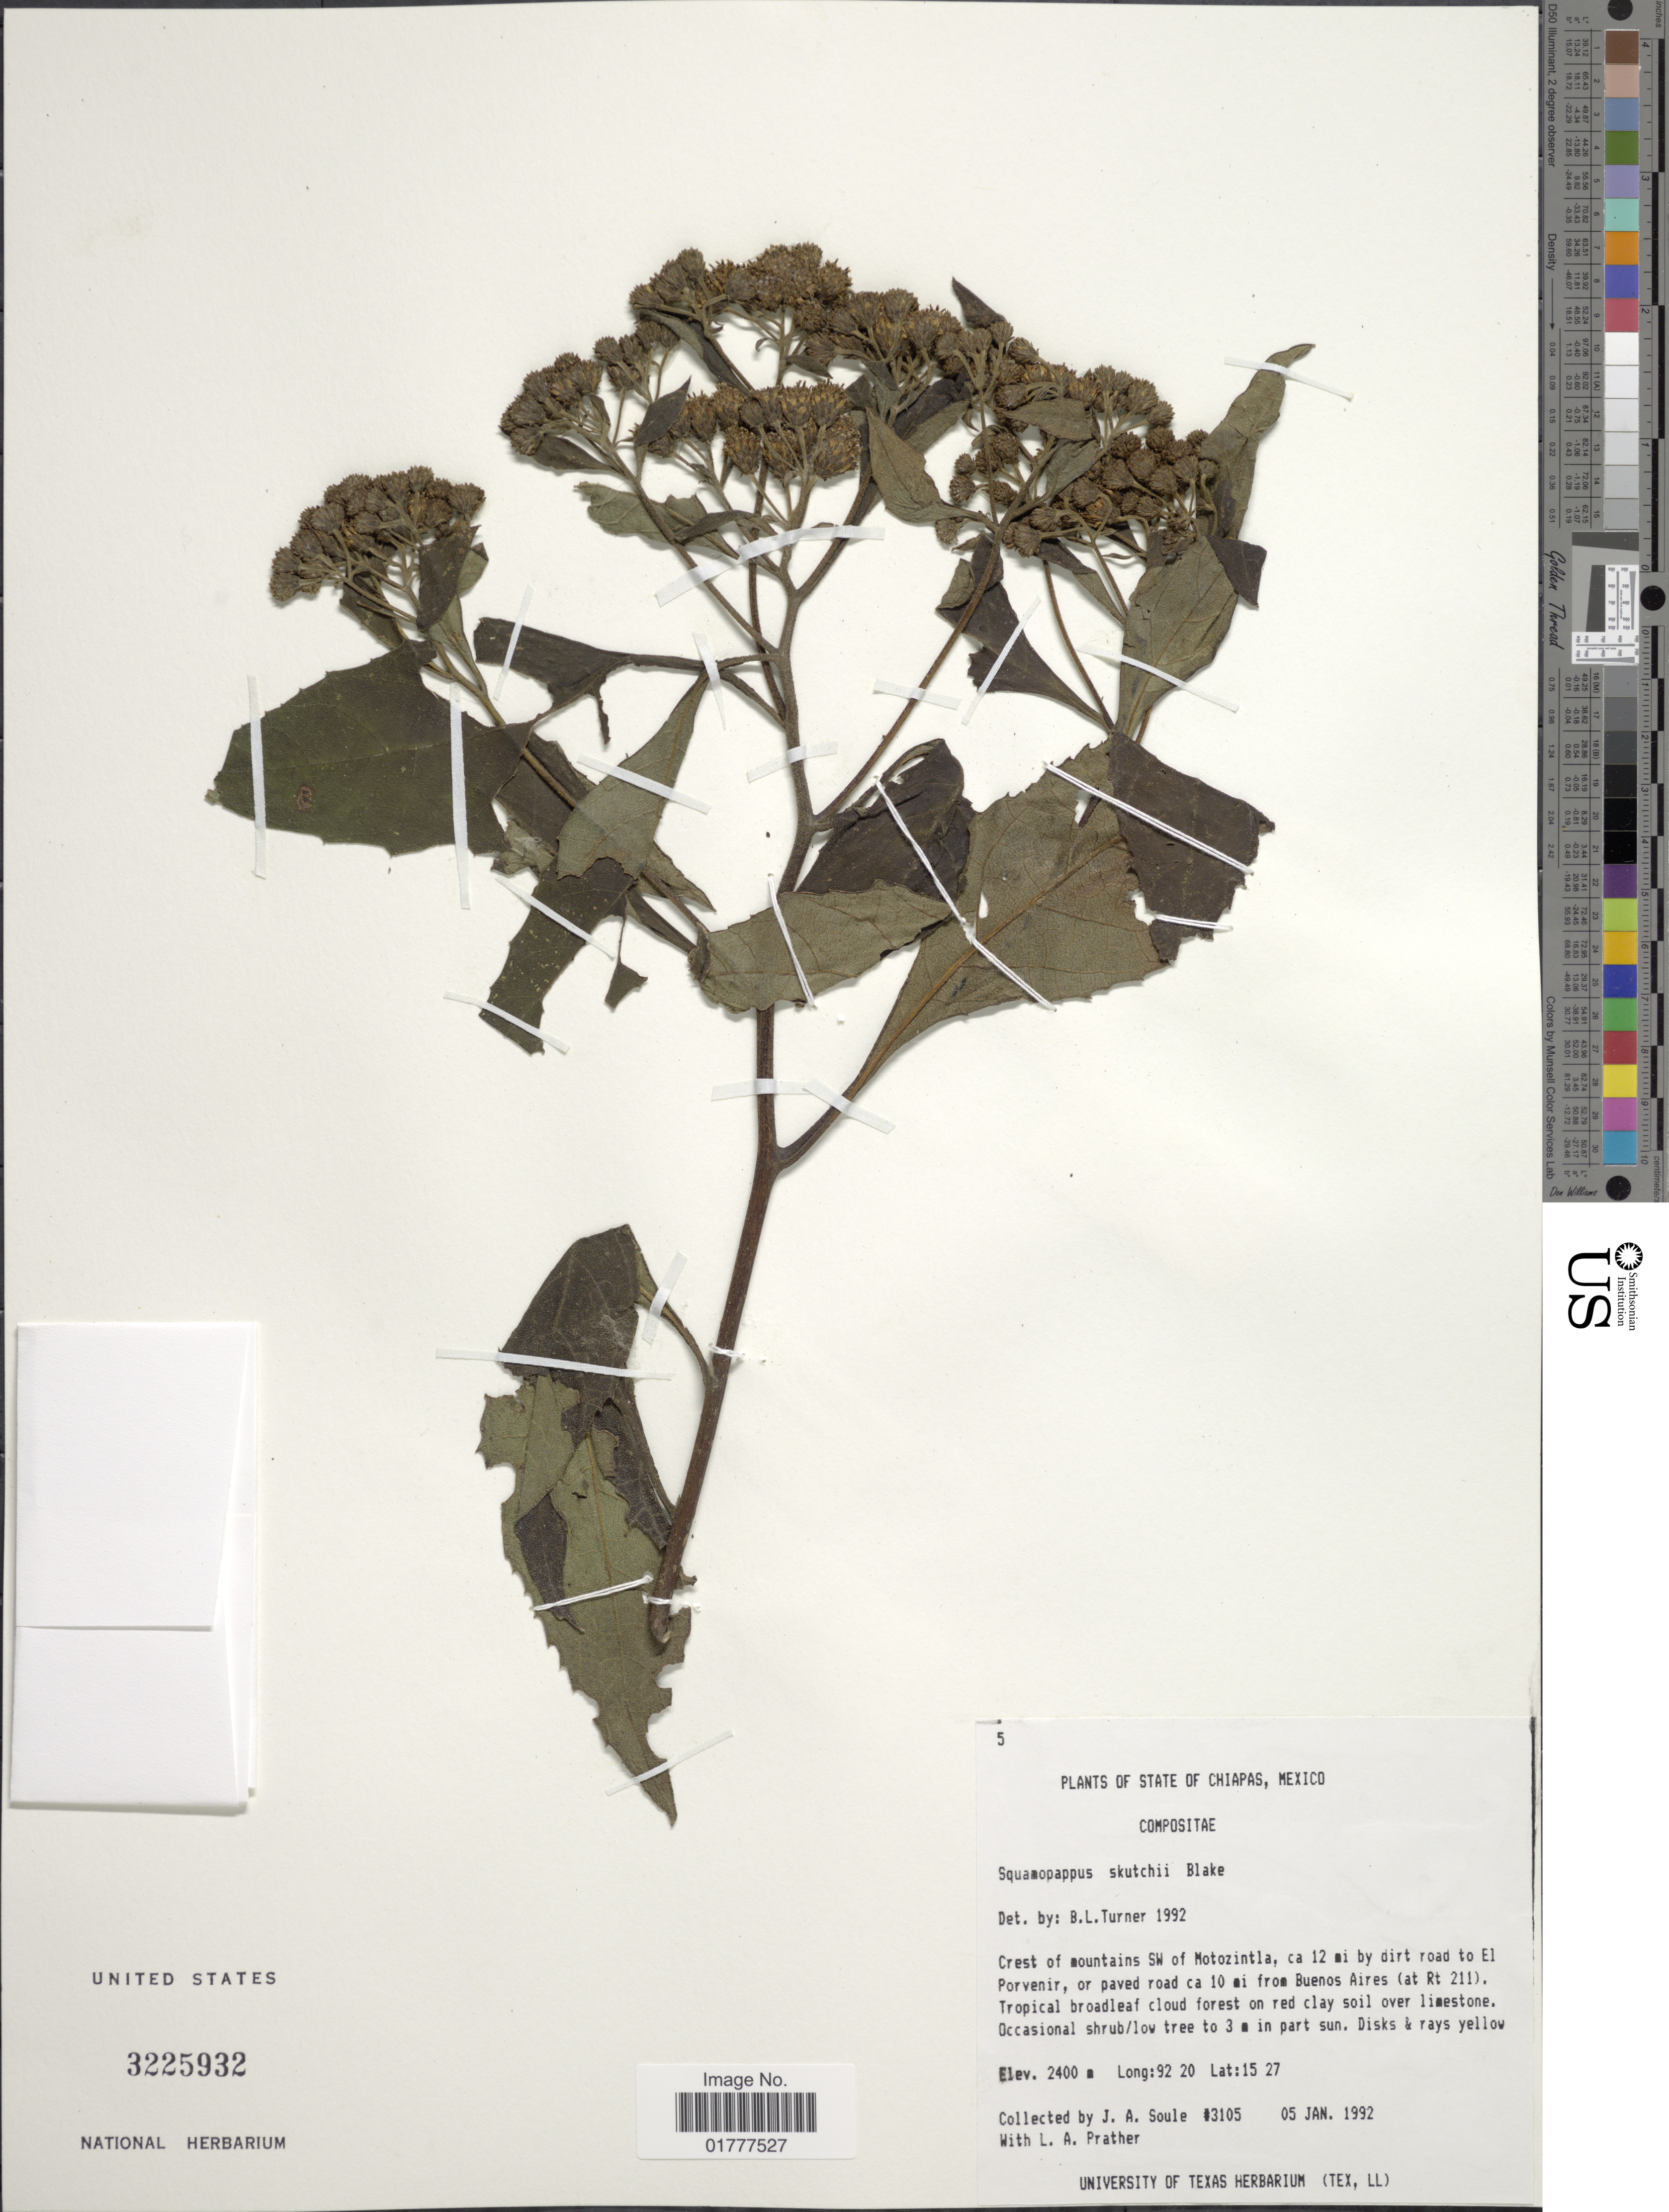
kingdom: Plantae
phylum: Tracheophyta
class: Magnoliopsida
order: Asterales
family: Asteraceae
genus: Podachaenium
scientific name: Podachaenium skutchii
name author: (S.F. Blake) H. Rob.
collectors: J. Soule & L. A. Prather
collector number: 3105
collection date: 1992-01-05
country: Mexico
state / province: Chiapas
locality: State of Chiapas, Mexico.Crest of mountains SW of Motozintla, ca. 12 mo by dirt road to El Porvenir, or paved road ca. 10 mi from Buenos Aires (at Rt 211).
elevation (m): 2400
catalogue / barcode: US 3225932